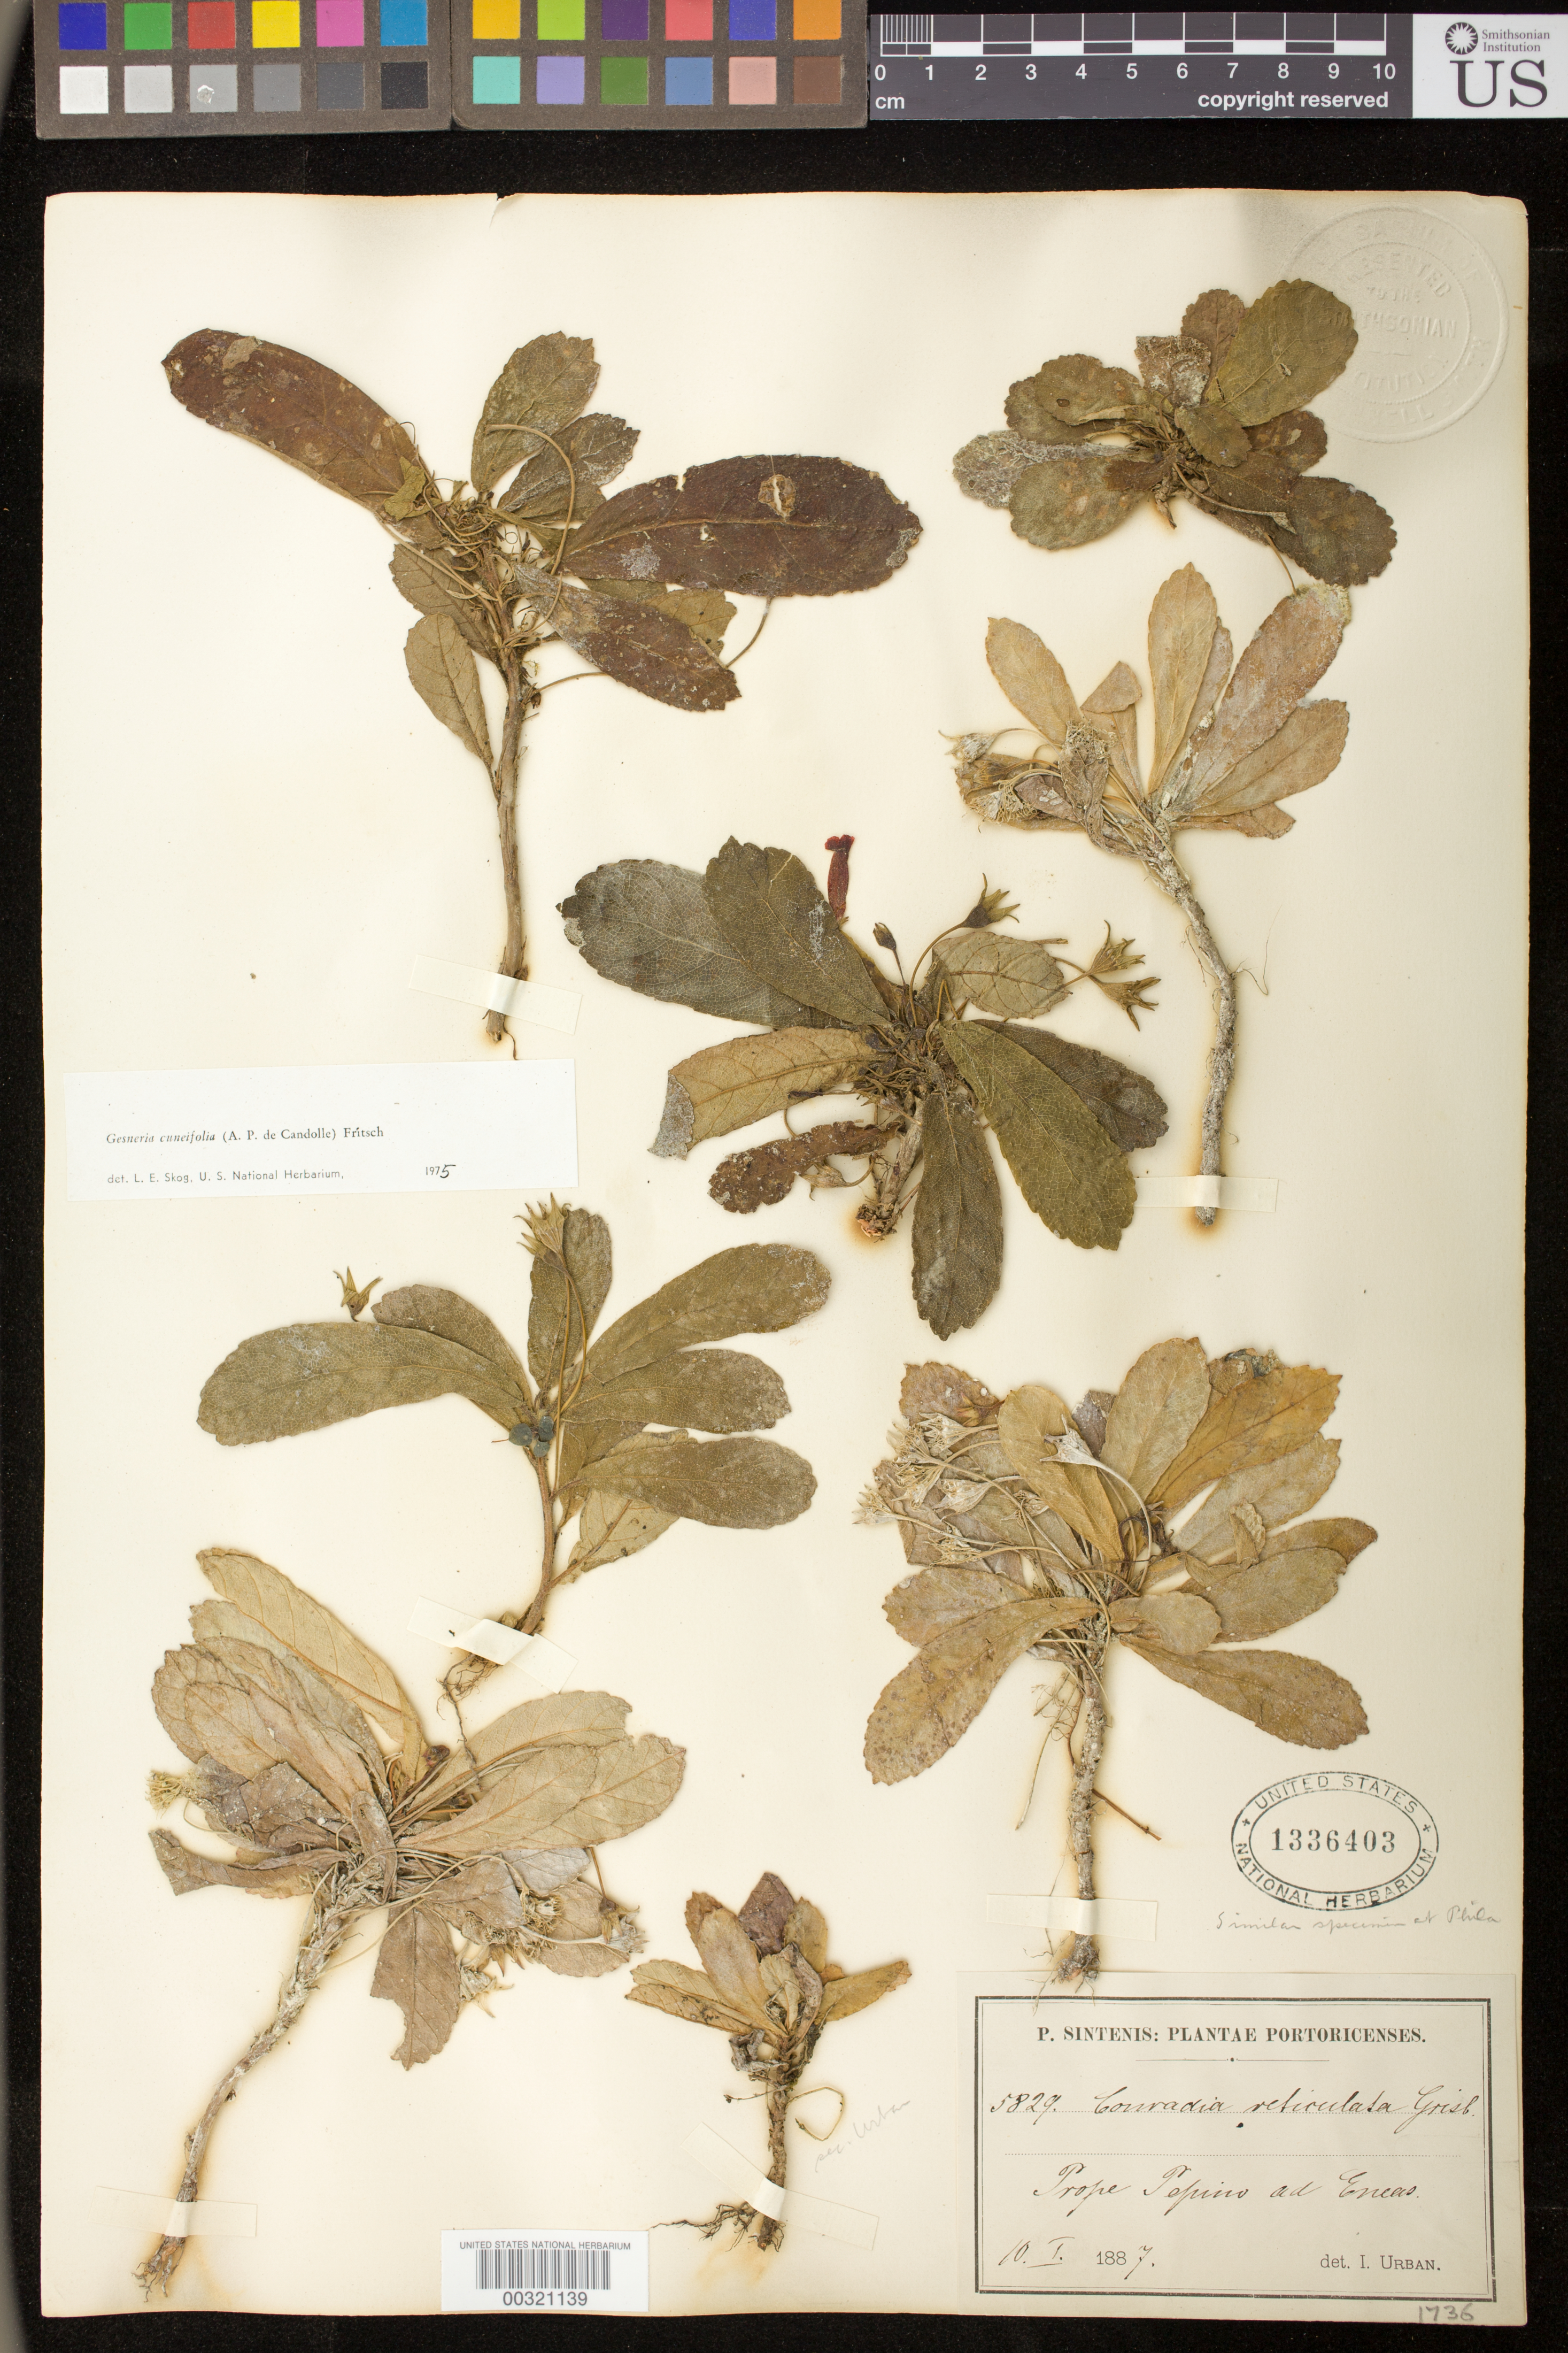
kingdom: Plantae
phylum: Tracheophyta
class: Magnoliopsida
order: Lamiales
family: Gesneriaceae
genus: Gesneria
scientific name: Gesneria cuneifolia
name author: (DC.) Fritsch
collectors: P. Sintenis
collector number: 5829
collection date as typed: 10 Jan 1887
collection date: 1887-01-10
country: Puerto Rico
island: Puerto Rico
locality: Prope Pepino ad Encas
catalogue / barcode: US 1336403